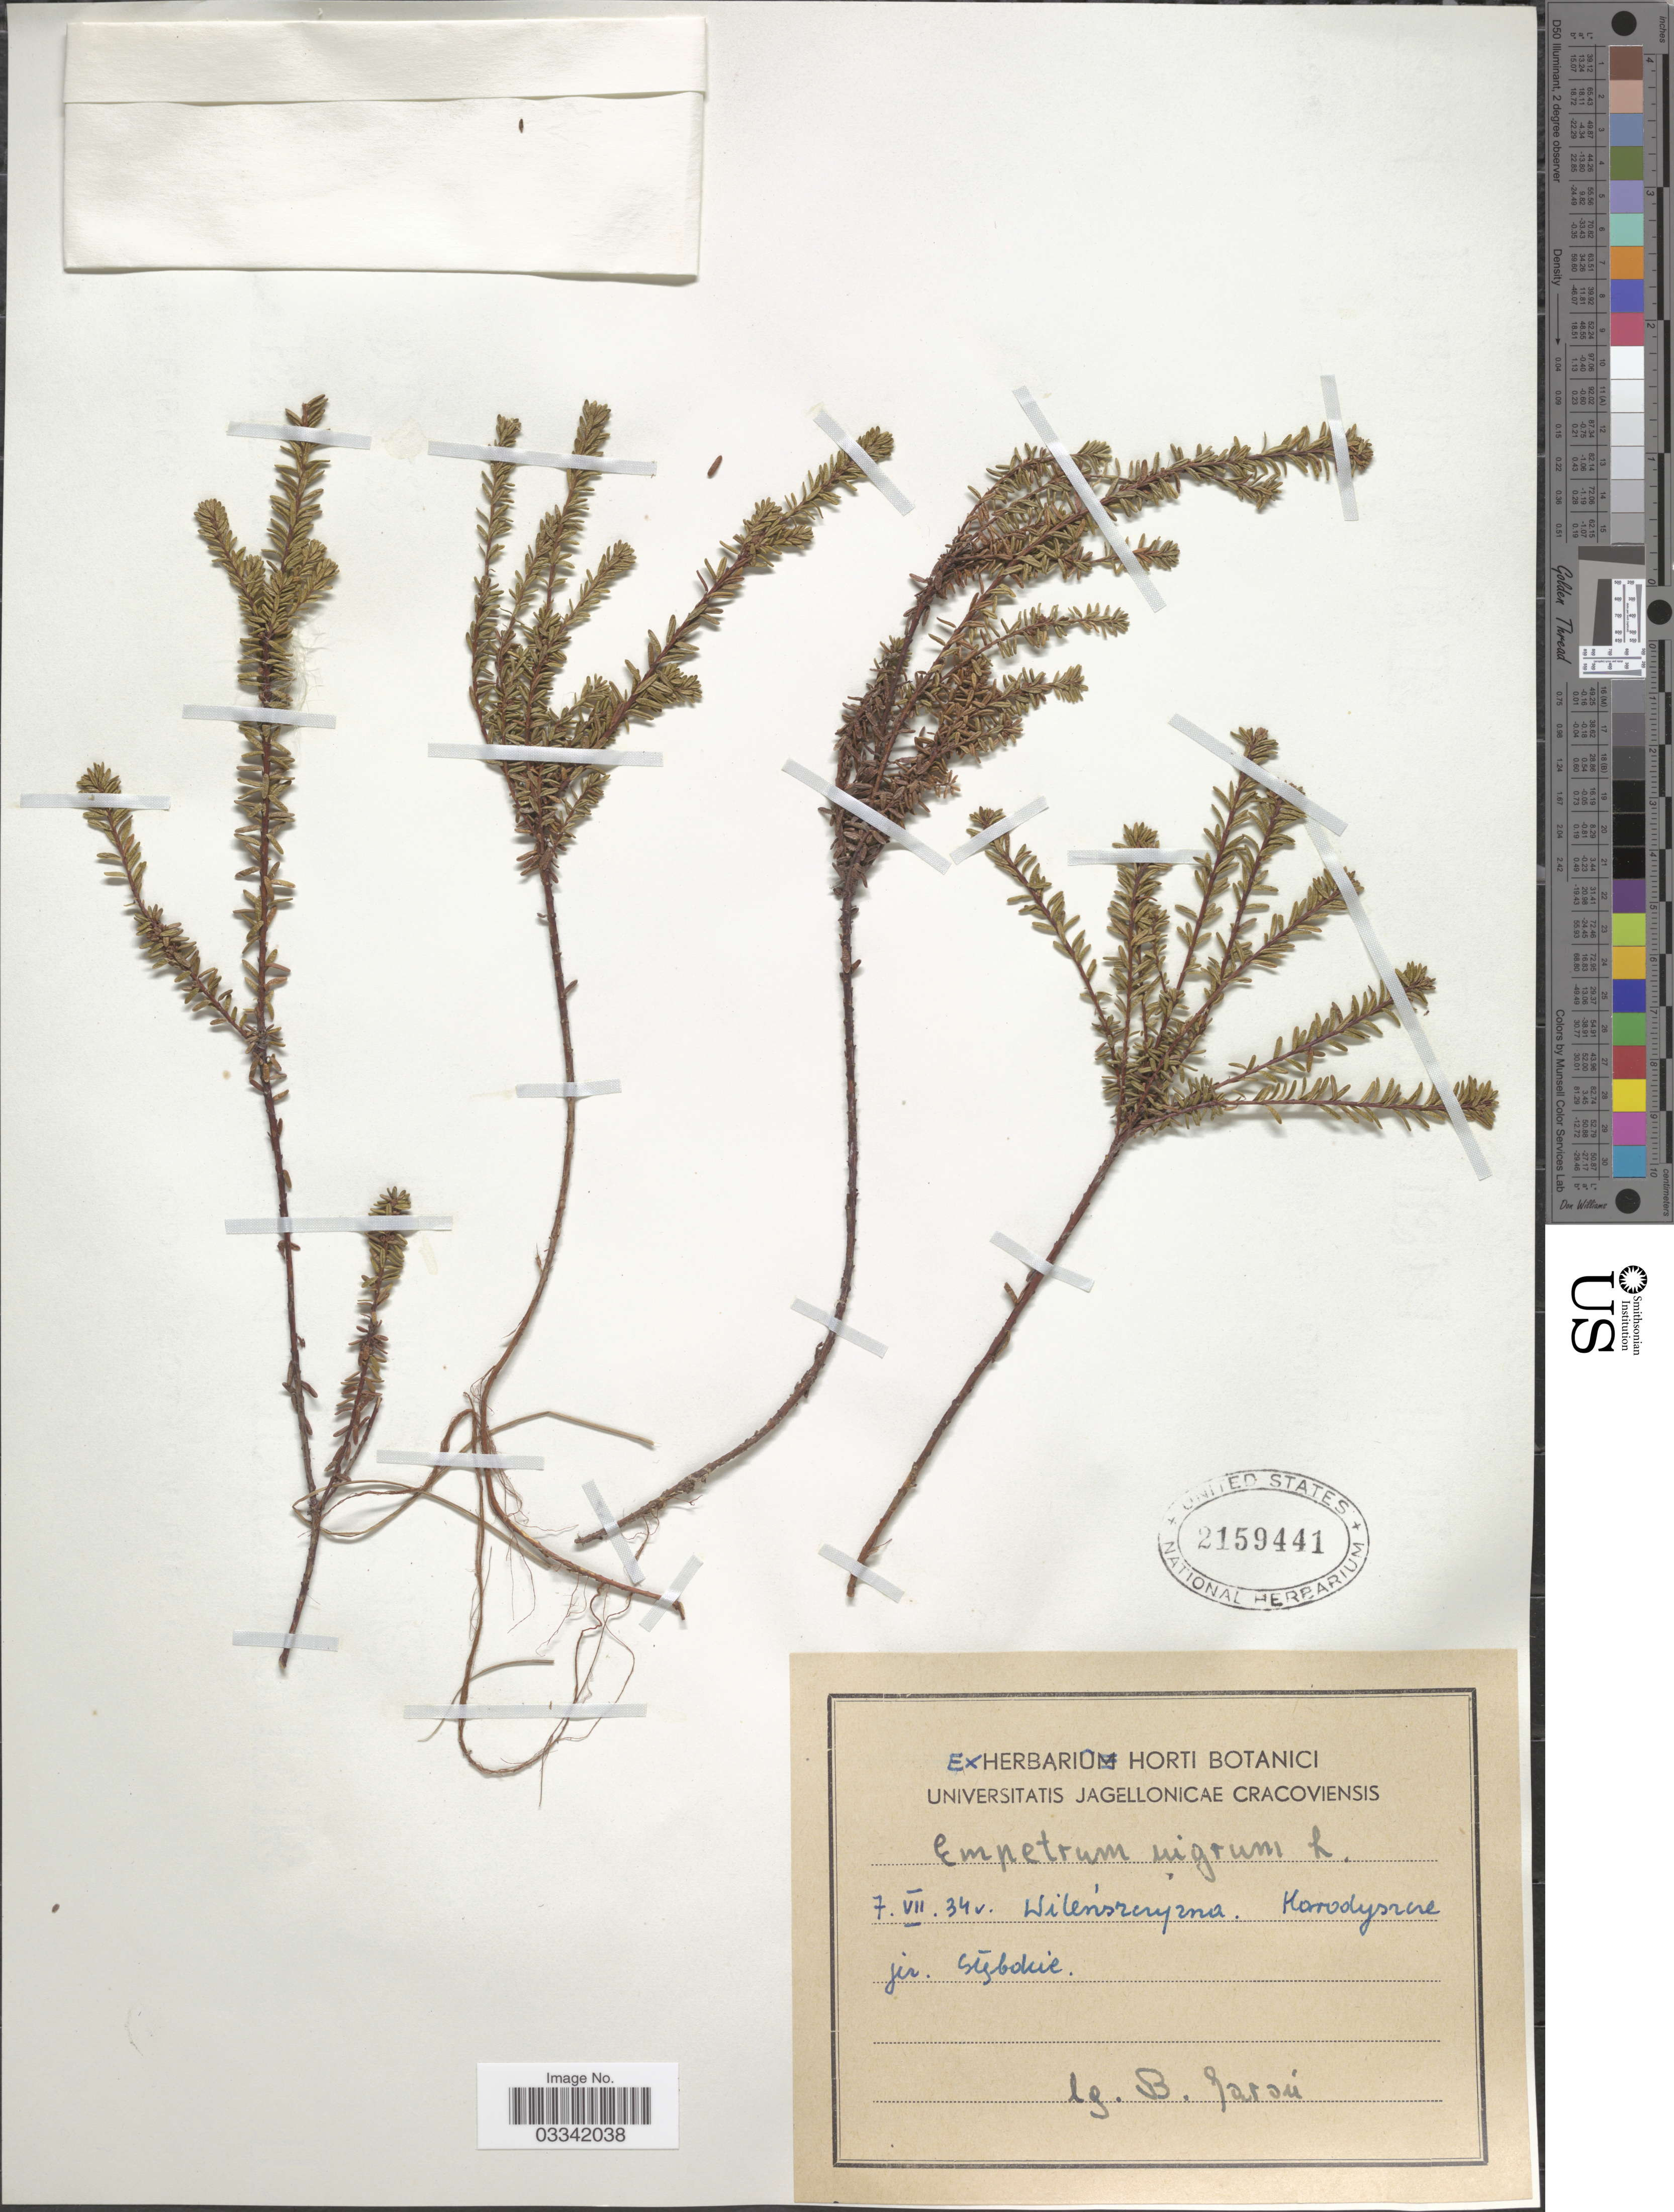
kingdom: Plantae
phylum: Tracheophyta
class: Magnoliopsida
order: Ericales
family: Ericaceae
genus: Empetrum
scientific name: Empetrum nigrum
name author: L.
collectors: B. Jaron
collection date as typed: Transcribed d/m/y: 7/7/34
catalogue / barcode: US 2159441